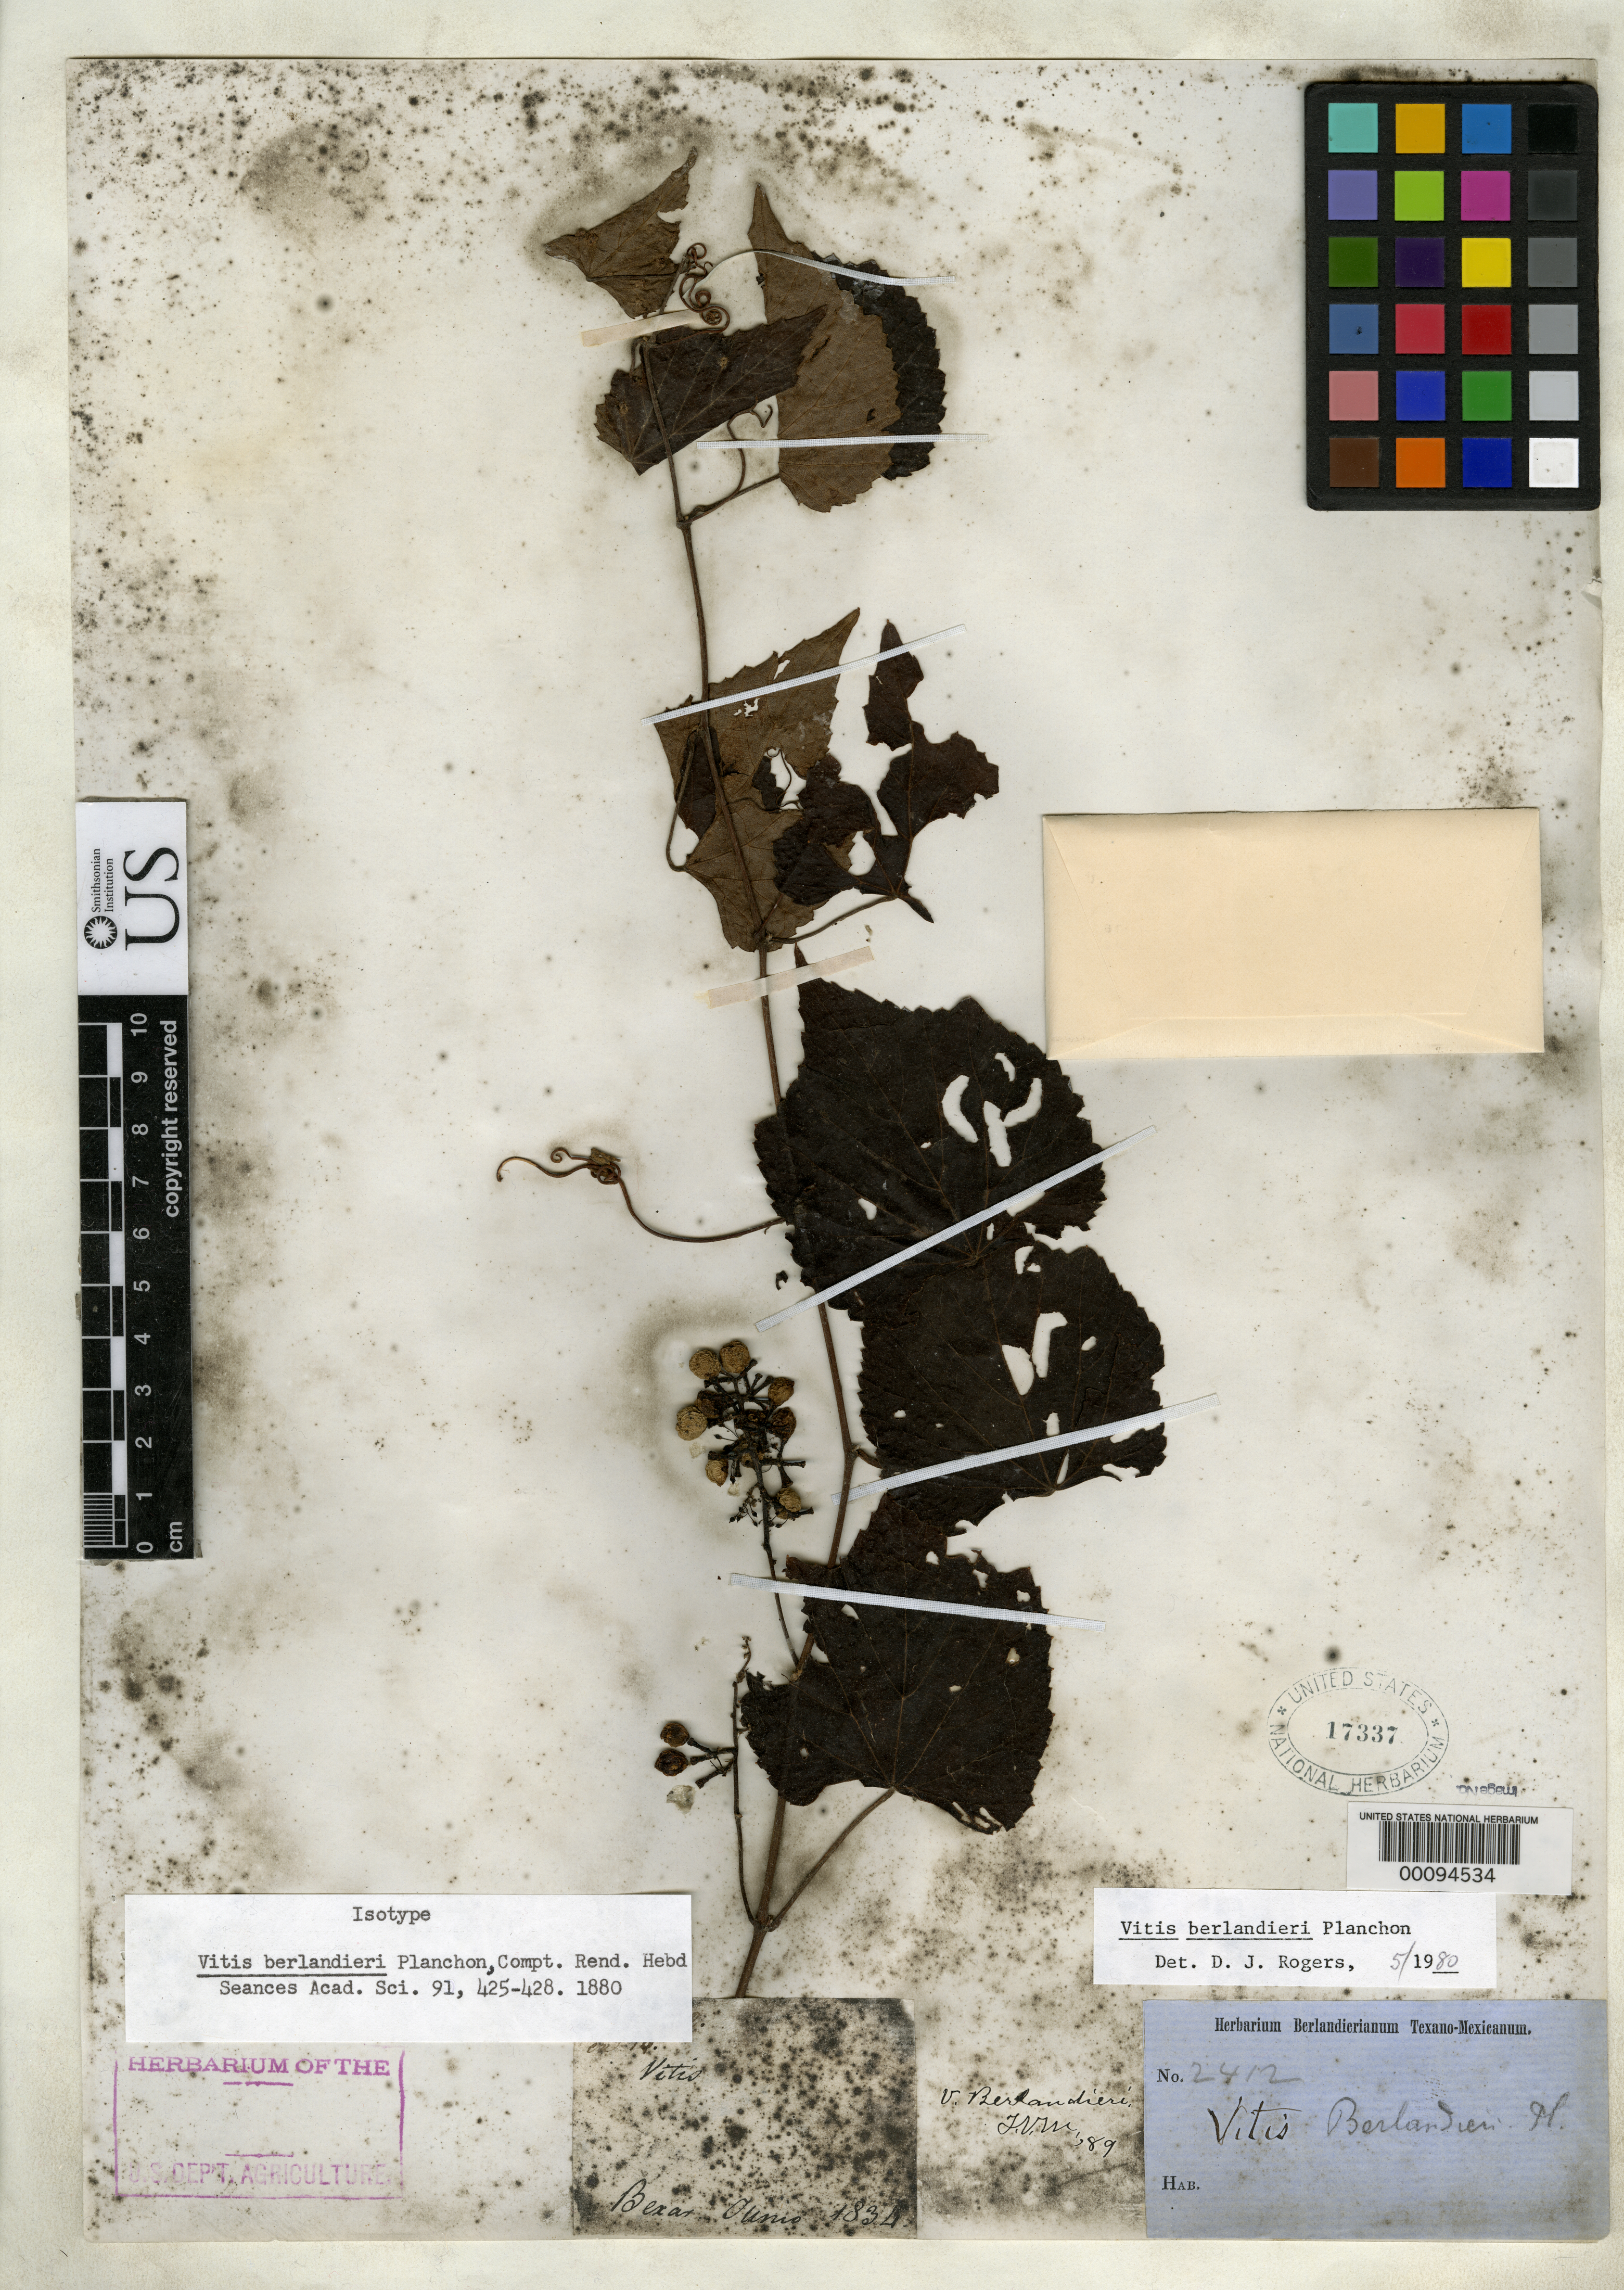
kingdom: Plantae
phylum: Tracheophyta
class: Magnoliopsida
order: Vitales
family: Vitaceae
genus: Vitis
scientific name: Vitis berlandieri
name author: Planch.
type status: Isotype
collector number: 2412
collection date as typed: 1834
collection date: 1834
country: United States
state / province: Texas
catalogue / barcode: US 17337